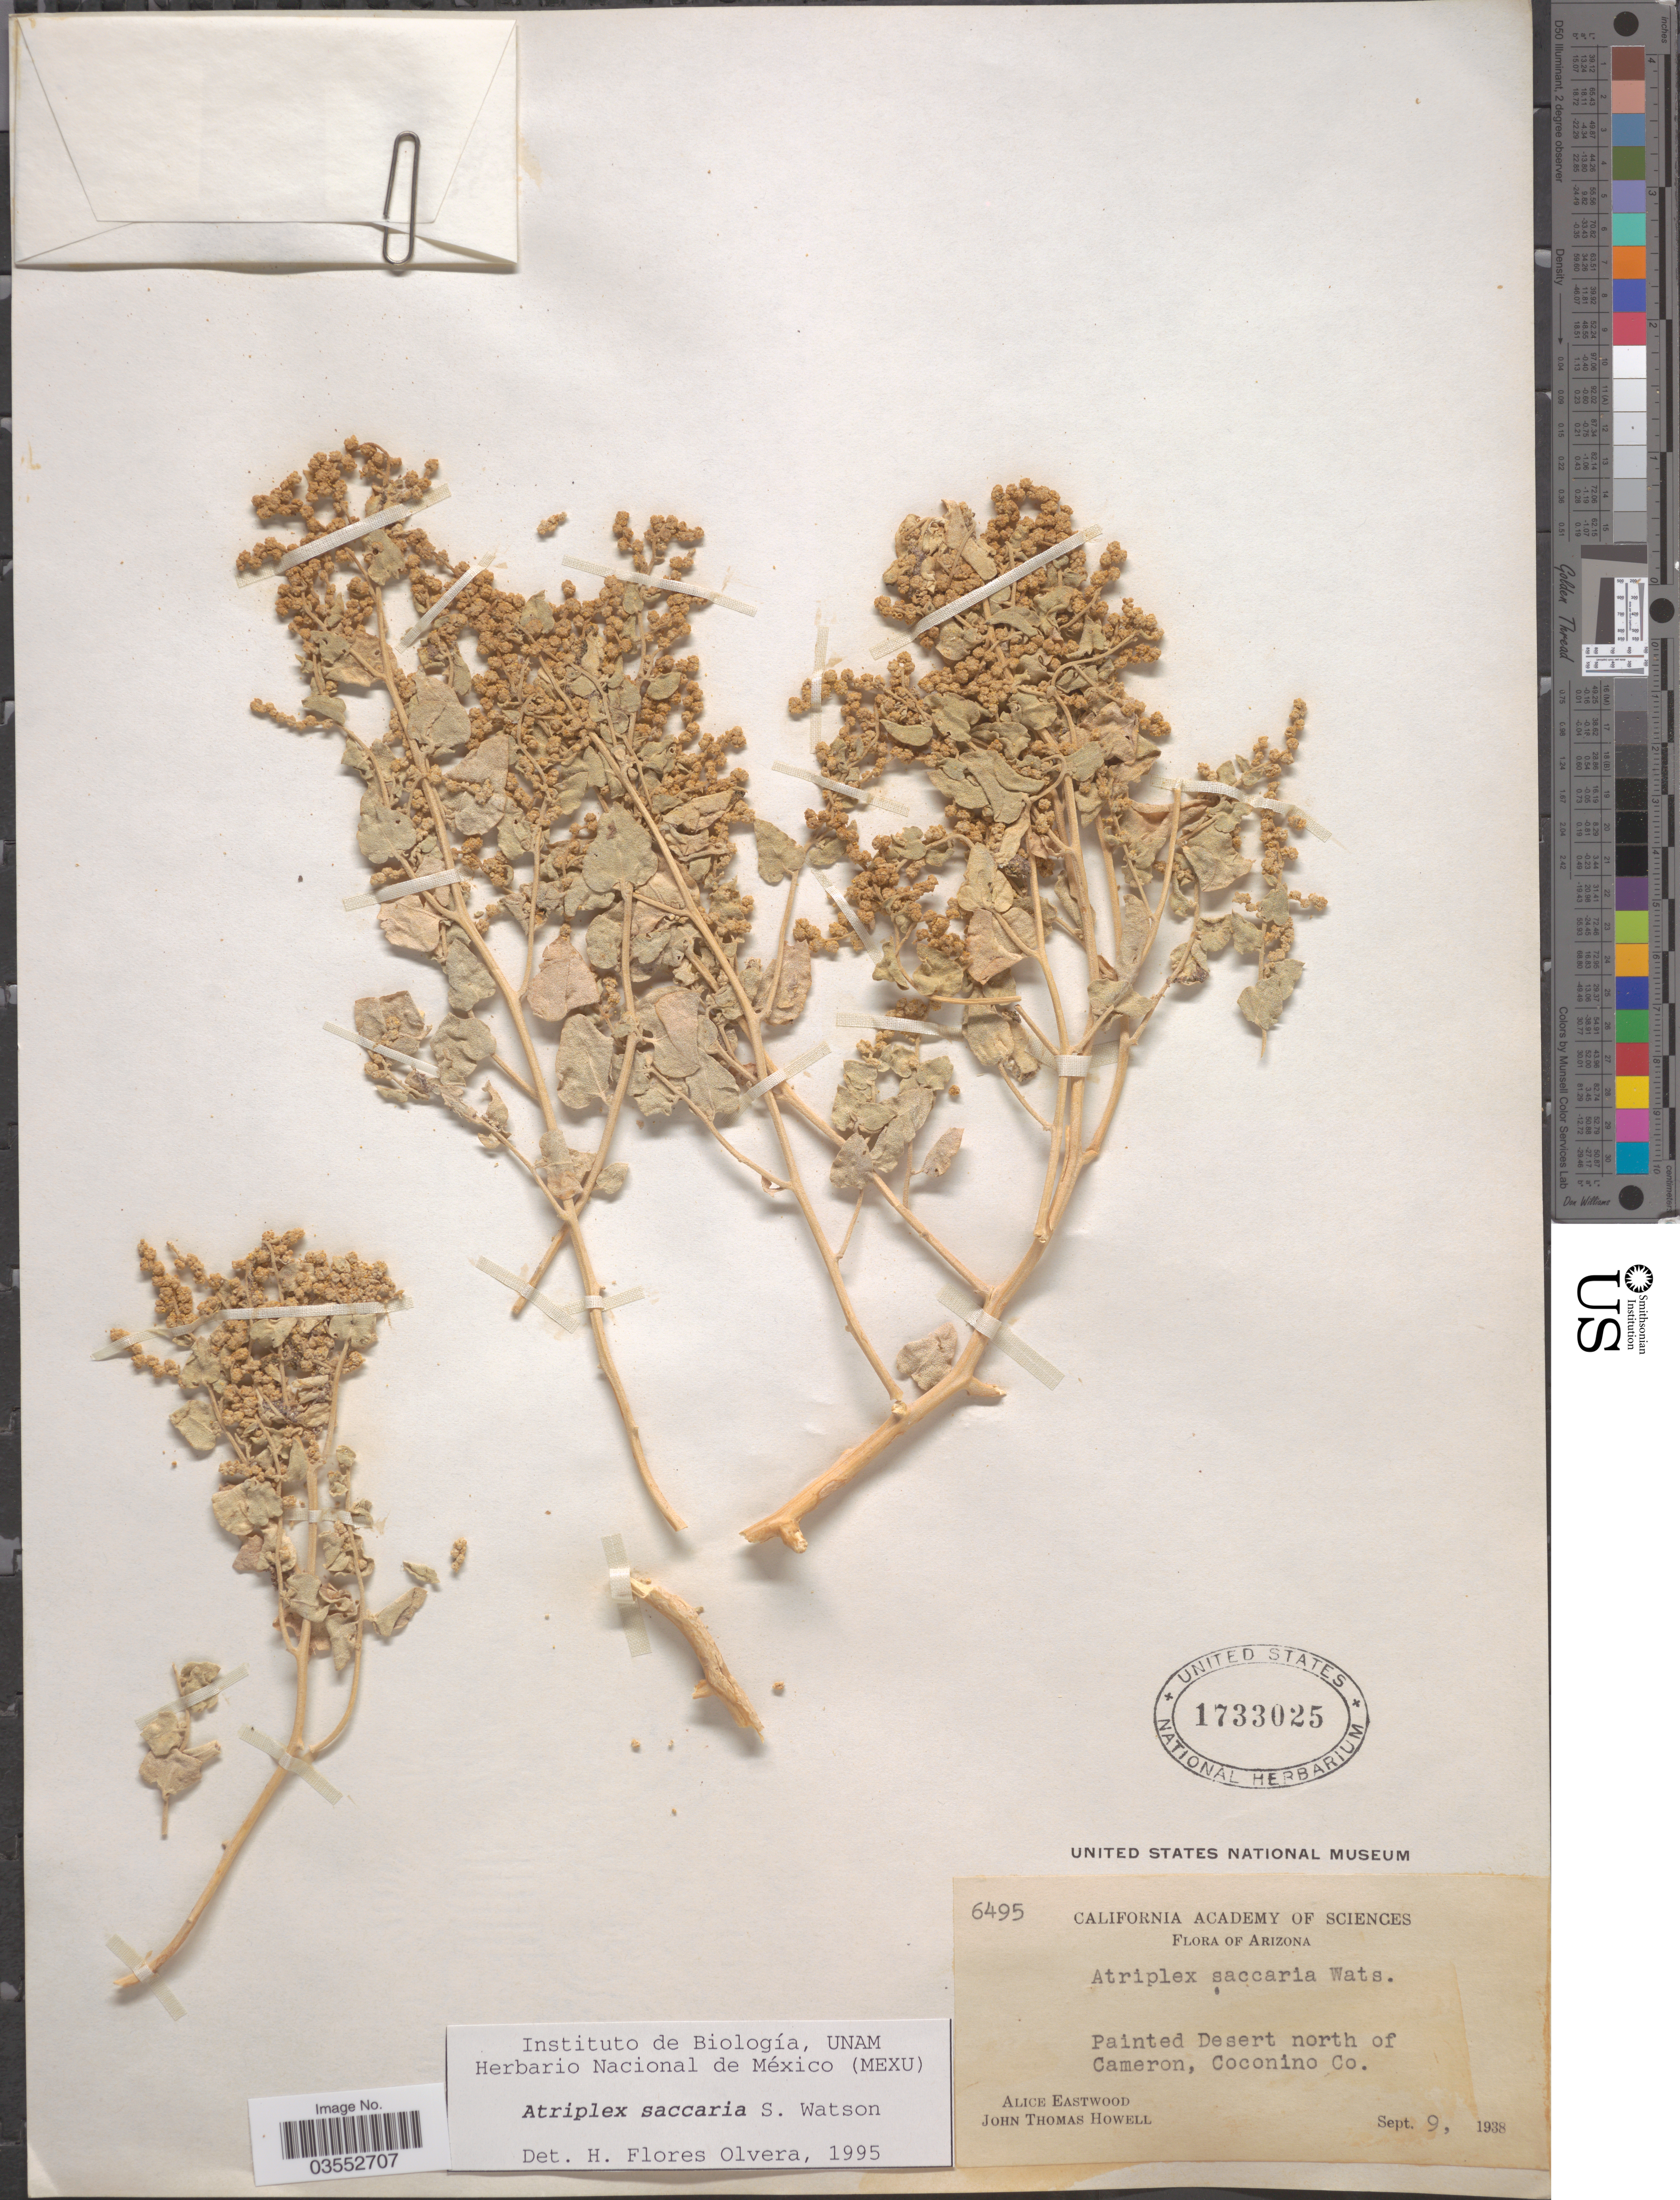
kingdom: Plantae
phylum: Tracheophyta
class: Magnoliopsida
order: Caryophyllales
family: Amaranthaceae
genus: Atriplex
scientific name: Atriplex saccaria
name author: S. Watson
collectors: A. Eastwood & J. T. Howell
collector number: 6495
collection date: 1938-09-09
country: United States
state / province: Arizona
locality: Painted Desert north of Cameron, Coconino Co.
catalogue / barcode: US 1733025